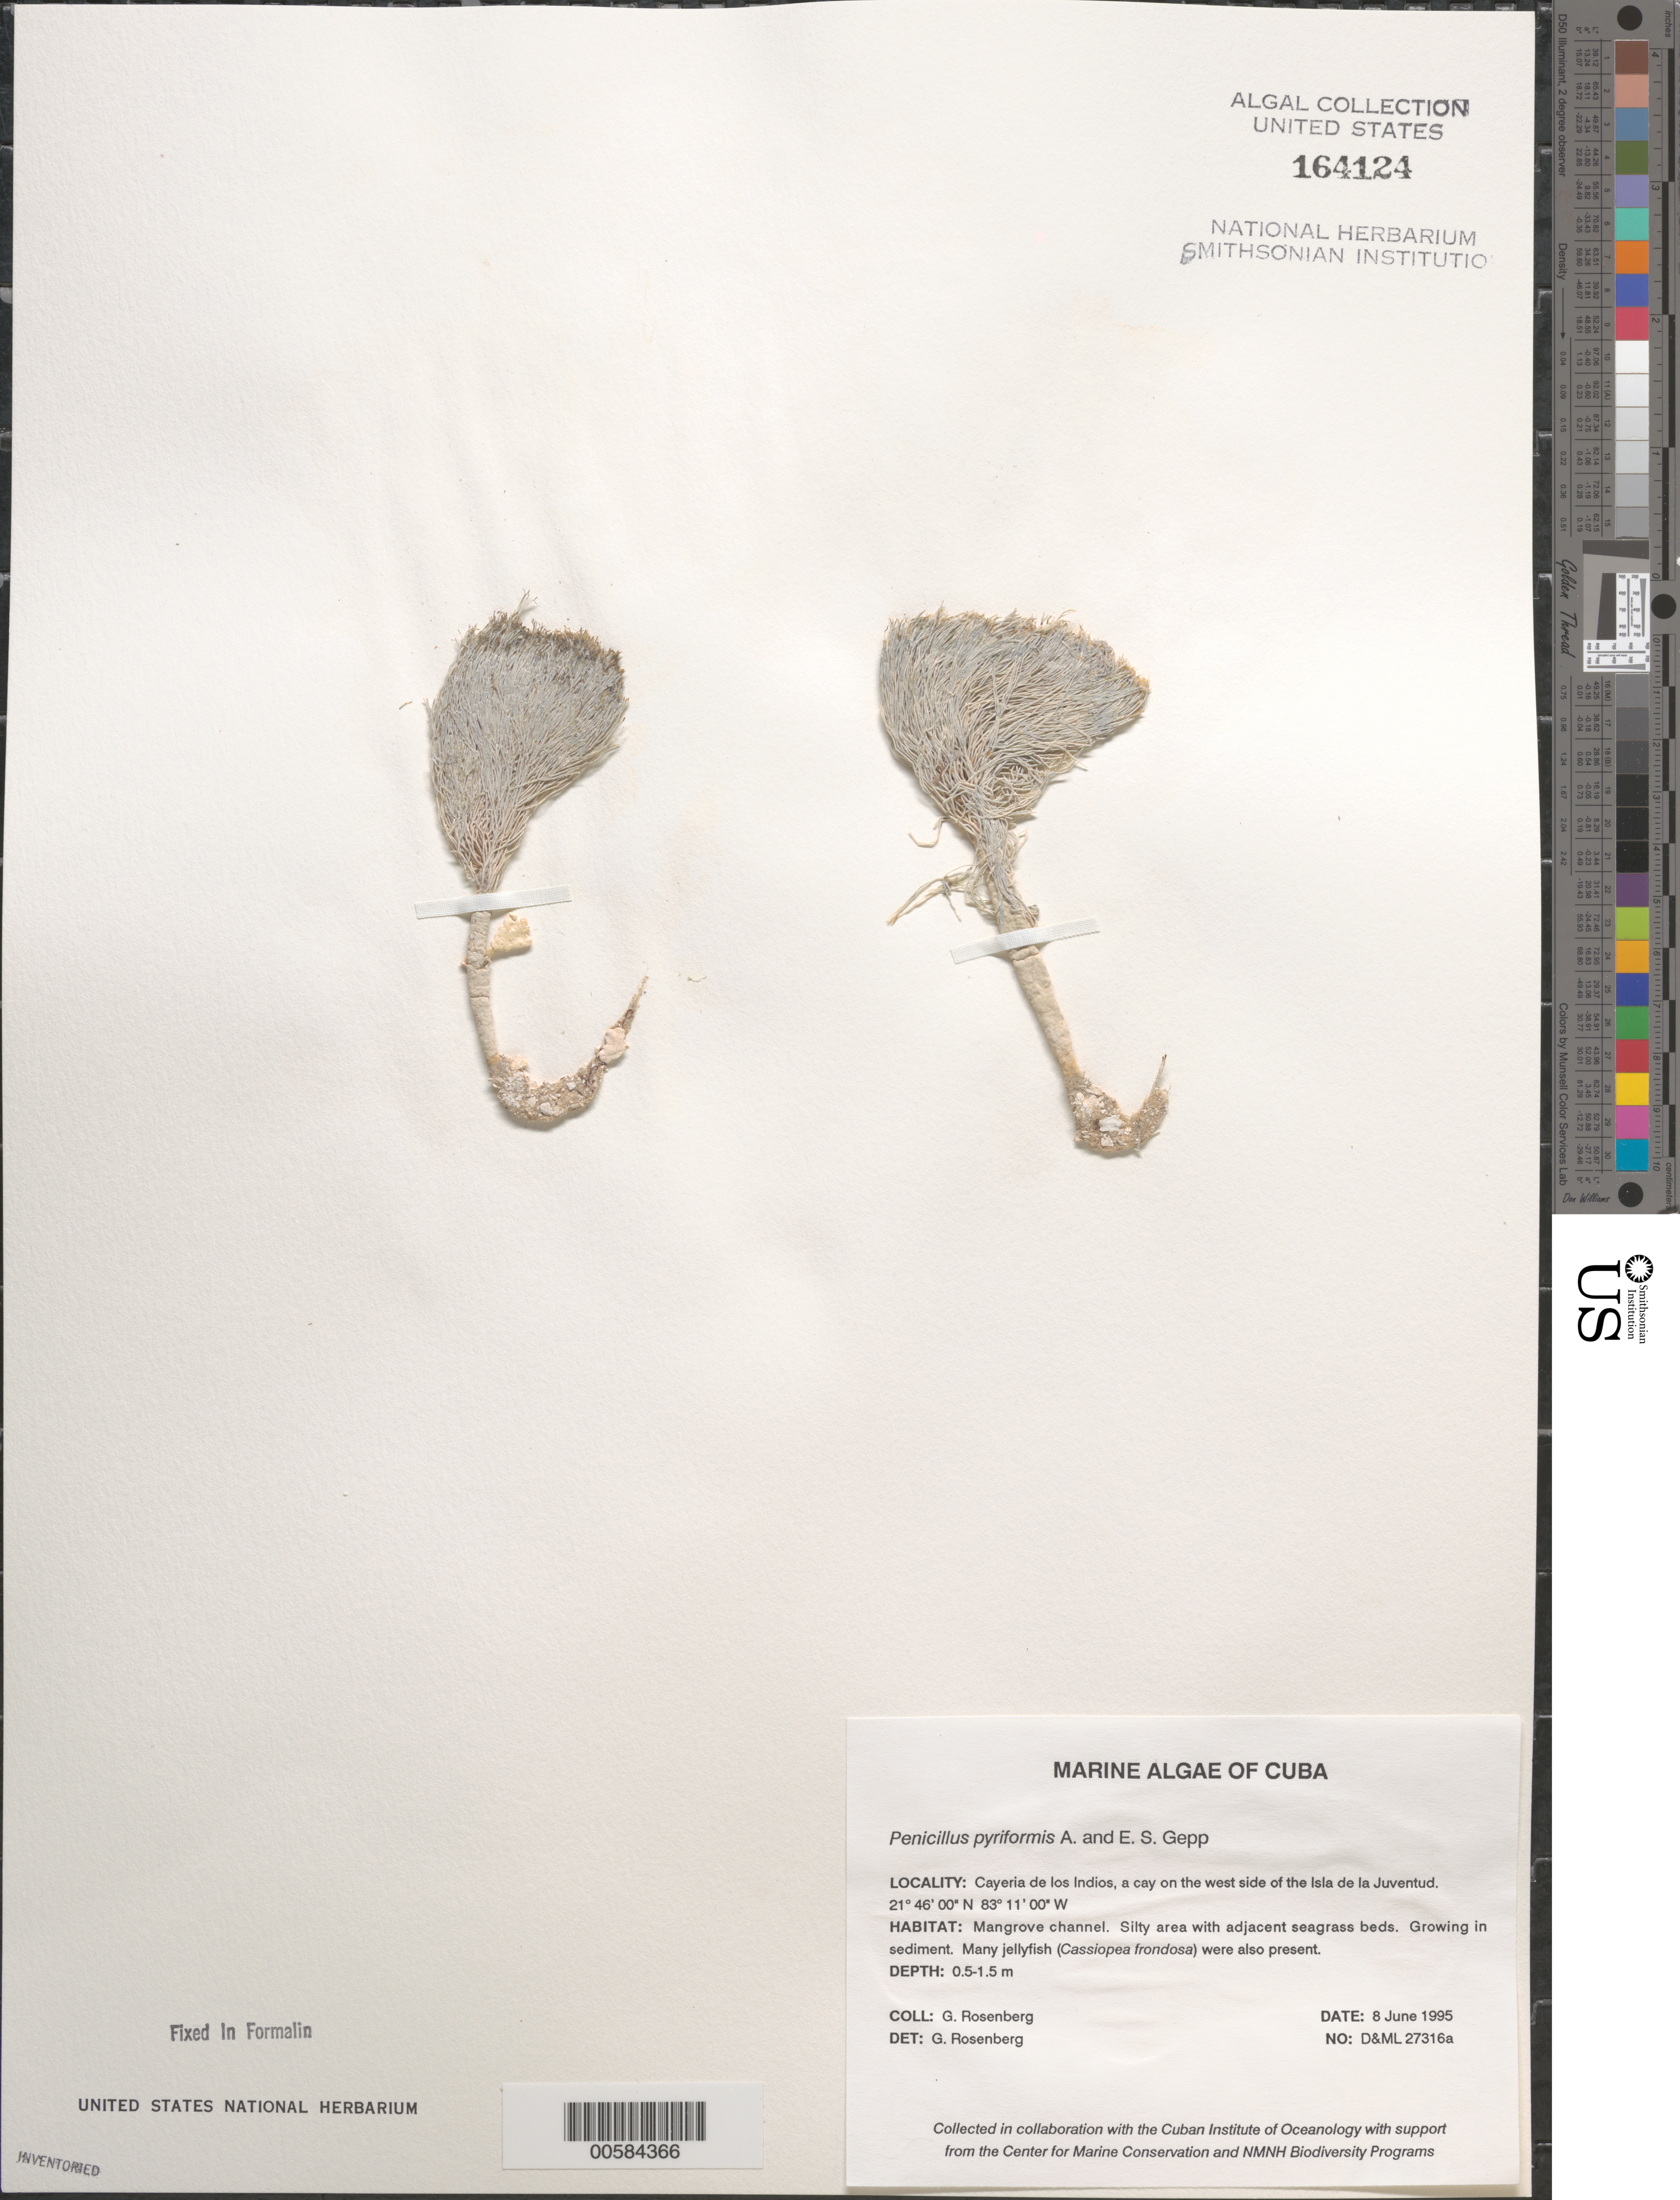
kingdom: Plantae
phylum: Chlorophyta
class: Ulvophyceae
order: Bryopsidales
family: Udoteaceae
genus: Penicillus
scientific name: Penicillus pyriformis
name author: A. Gepp & E. Gepp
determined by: Rosenberg, G.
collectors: G. Rosenberg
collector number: D&ML 27316a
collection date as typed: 08 Jun 1995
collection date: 1995-06-08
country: Cuba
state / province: Isla de La Juventud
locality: Cayeria de los indios, isla de la juventud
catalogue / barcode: US 164124